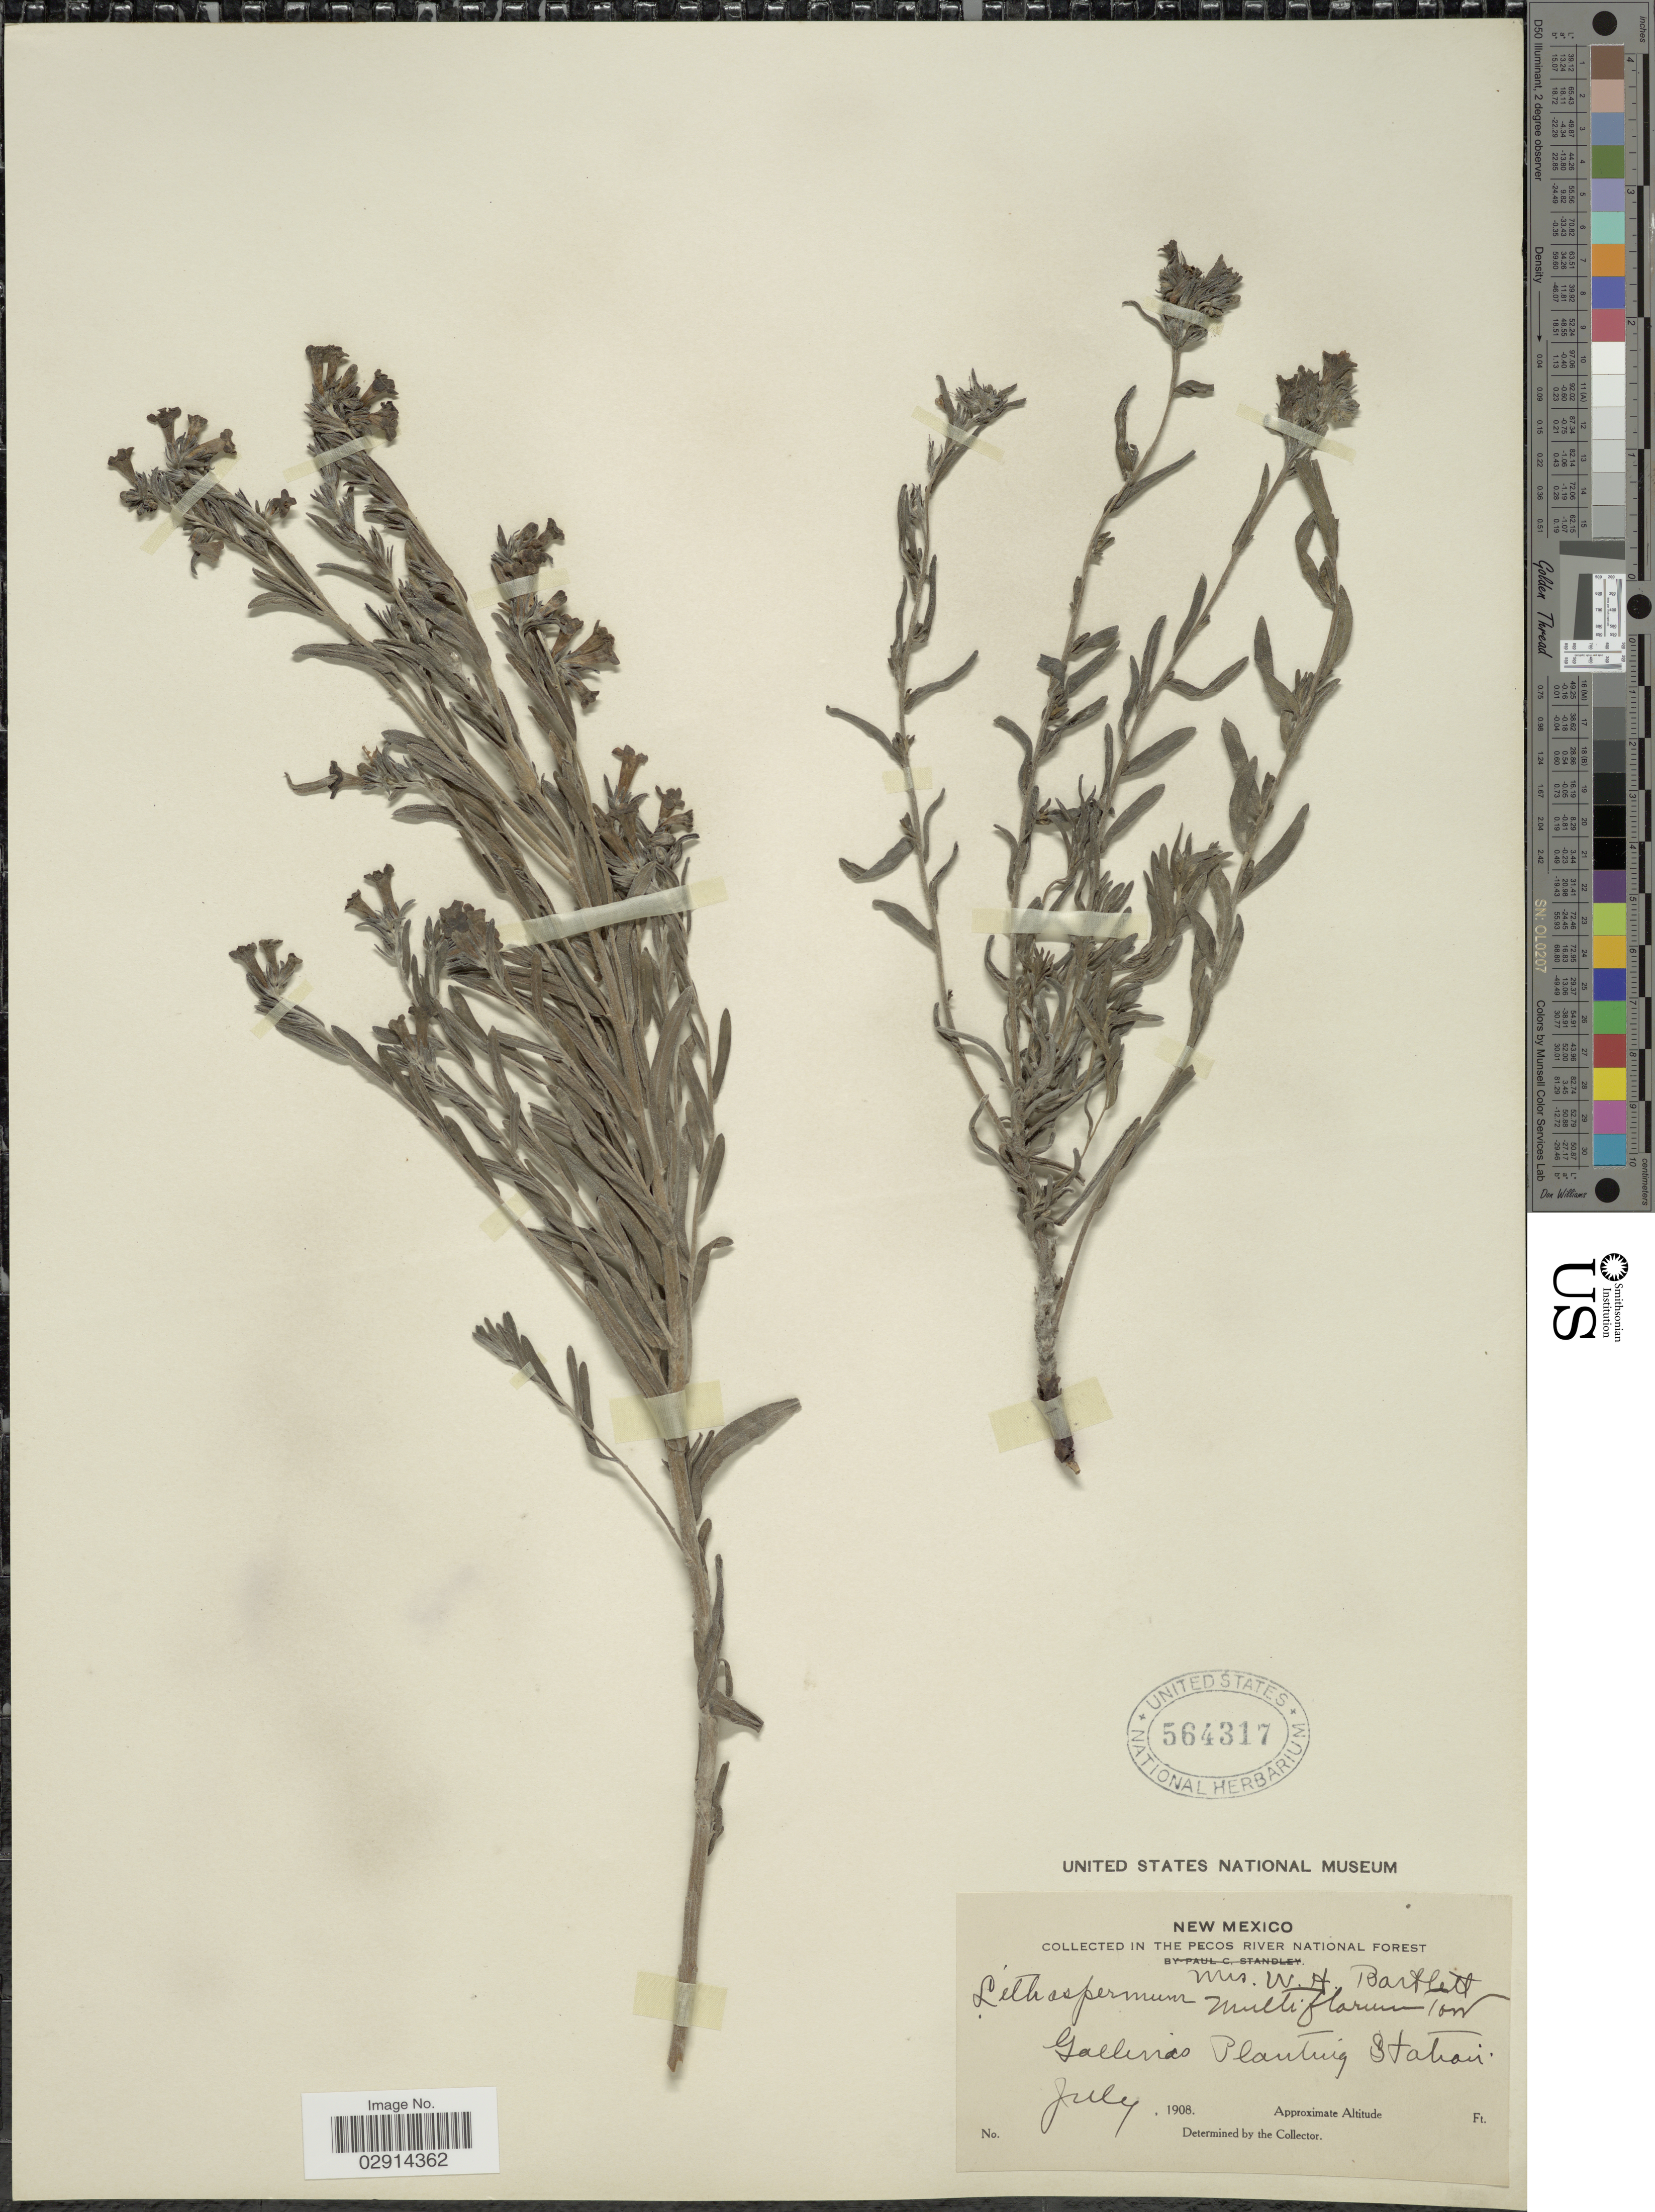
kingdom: Plantae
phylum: Tracheophyta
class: Magnoliopsida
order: Boraginales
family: Boraginaceae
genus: Lithospermum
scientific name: Lithospermum multiflorum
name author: Torr. ex A. Gray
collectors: W. Bartlett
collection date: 1908-07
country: United States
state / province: New Mexico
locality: In the Pecos River National Forest, Gallinas Planting Station.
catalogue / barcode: US 564317